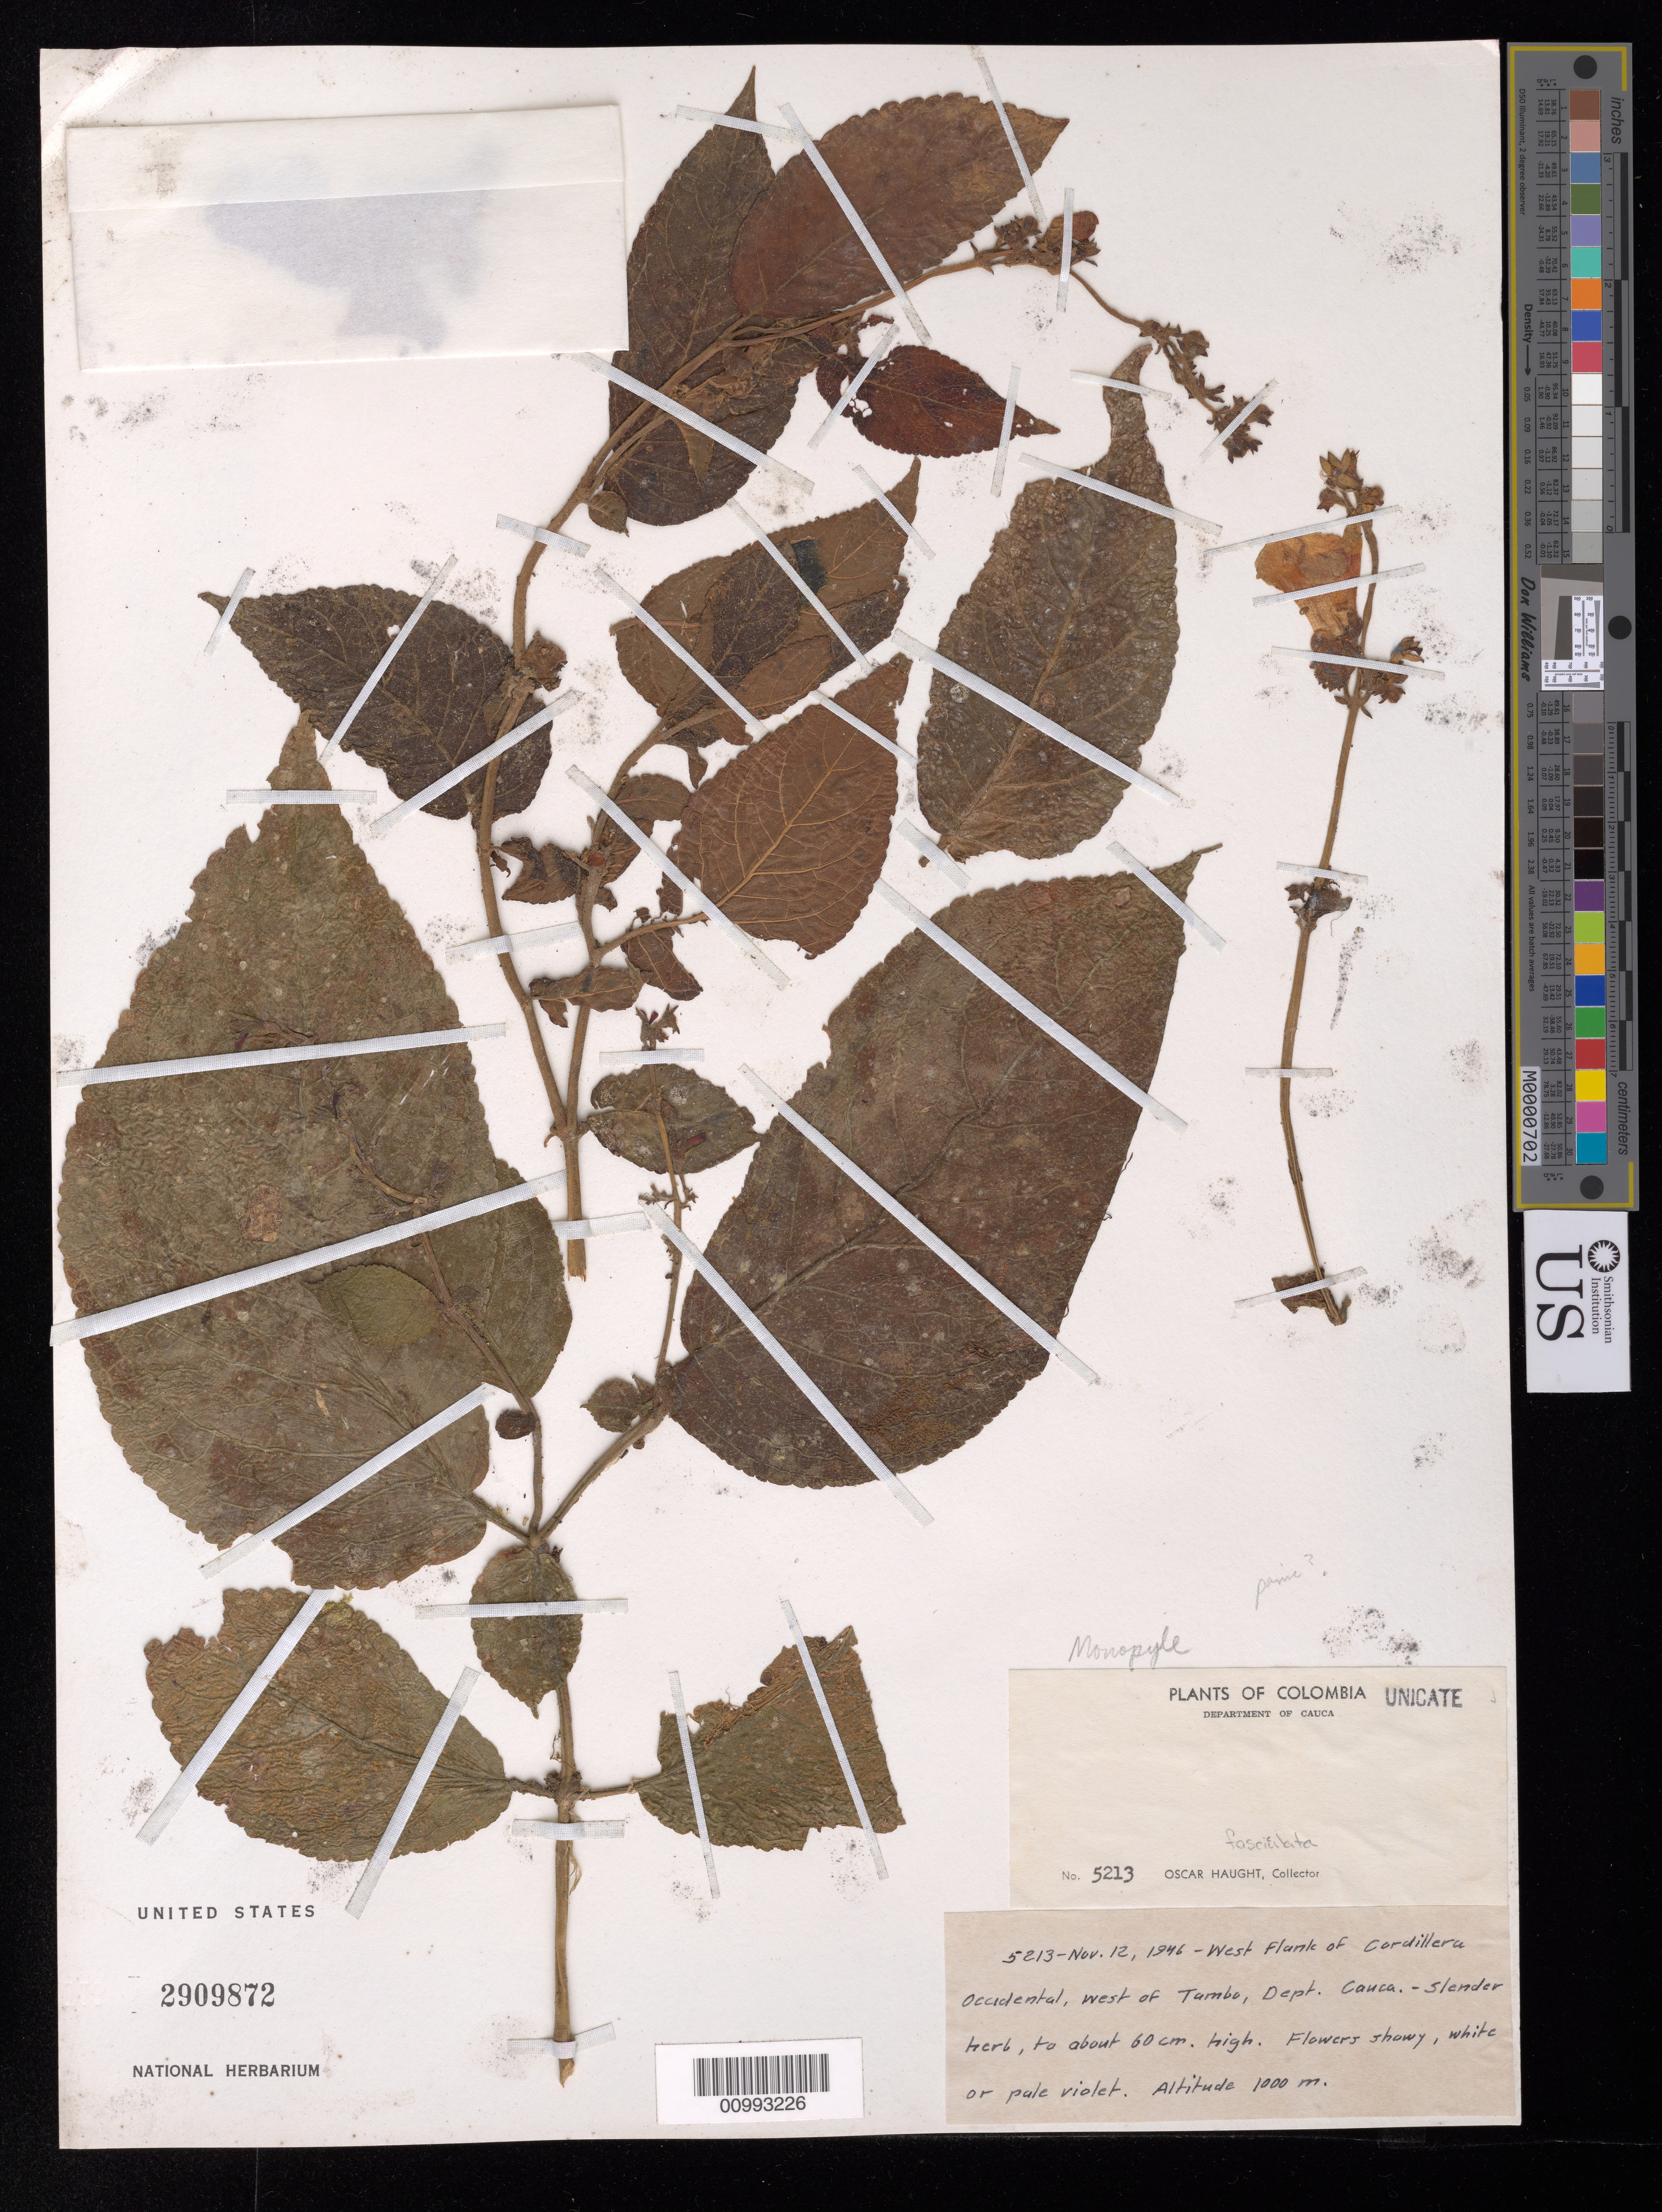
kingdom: Plantae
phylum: Tracheophyta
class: Magnoliopsida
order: Lamiales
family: Gesneriaceae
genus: Monopyle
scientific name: Monopyle sp.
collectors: O. L. Haught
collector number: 5213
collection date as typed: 12 Nov 1946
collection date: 1946-11-12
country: Colombia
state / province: Cauca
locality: West flank of Cordillera Occidental, west of Tambo, Dept. Cauca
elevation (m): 1000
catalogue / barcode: US 2909872